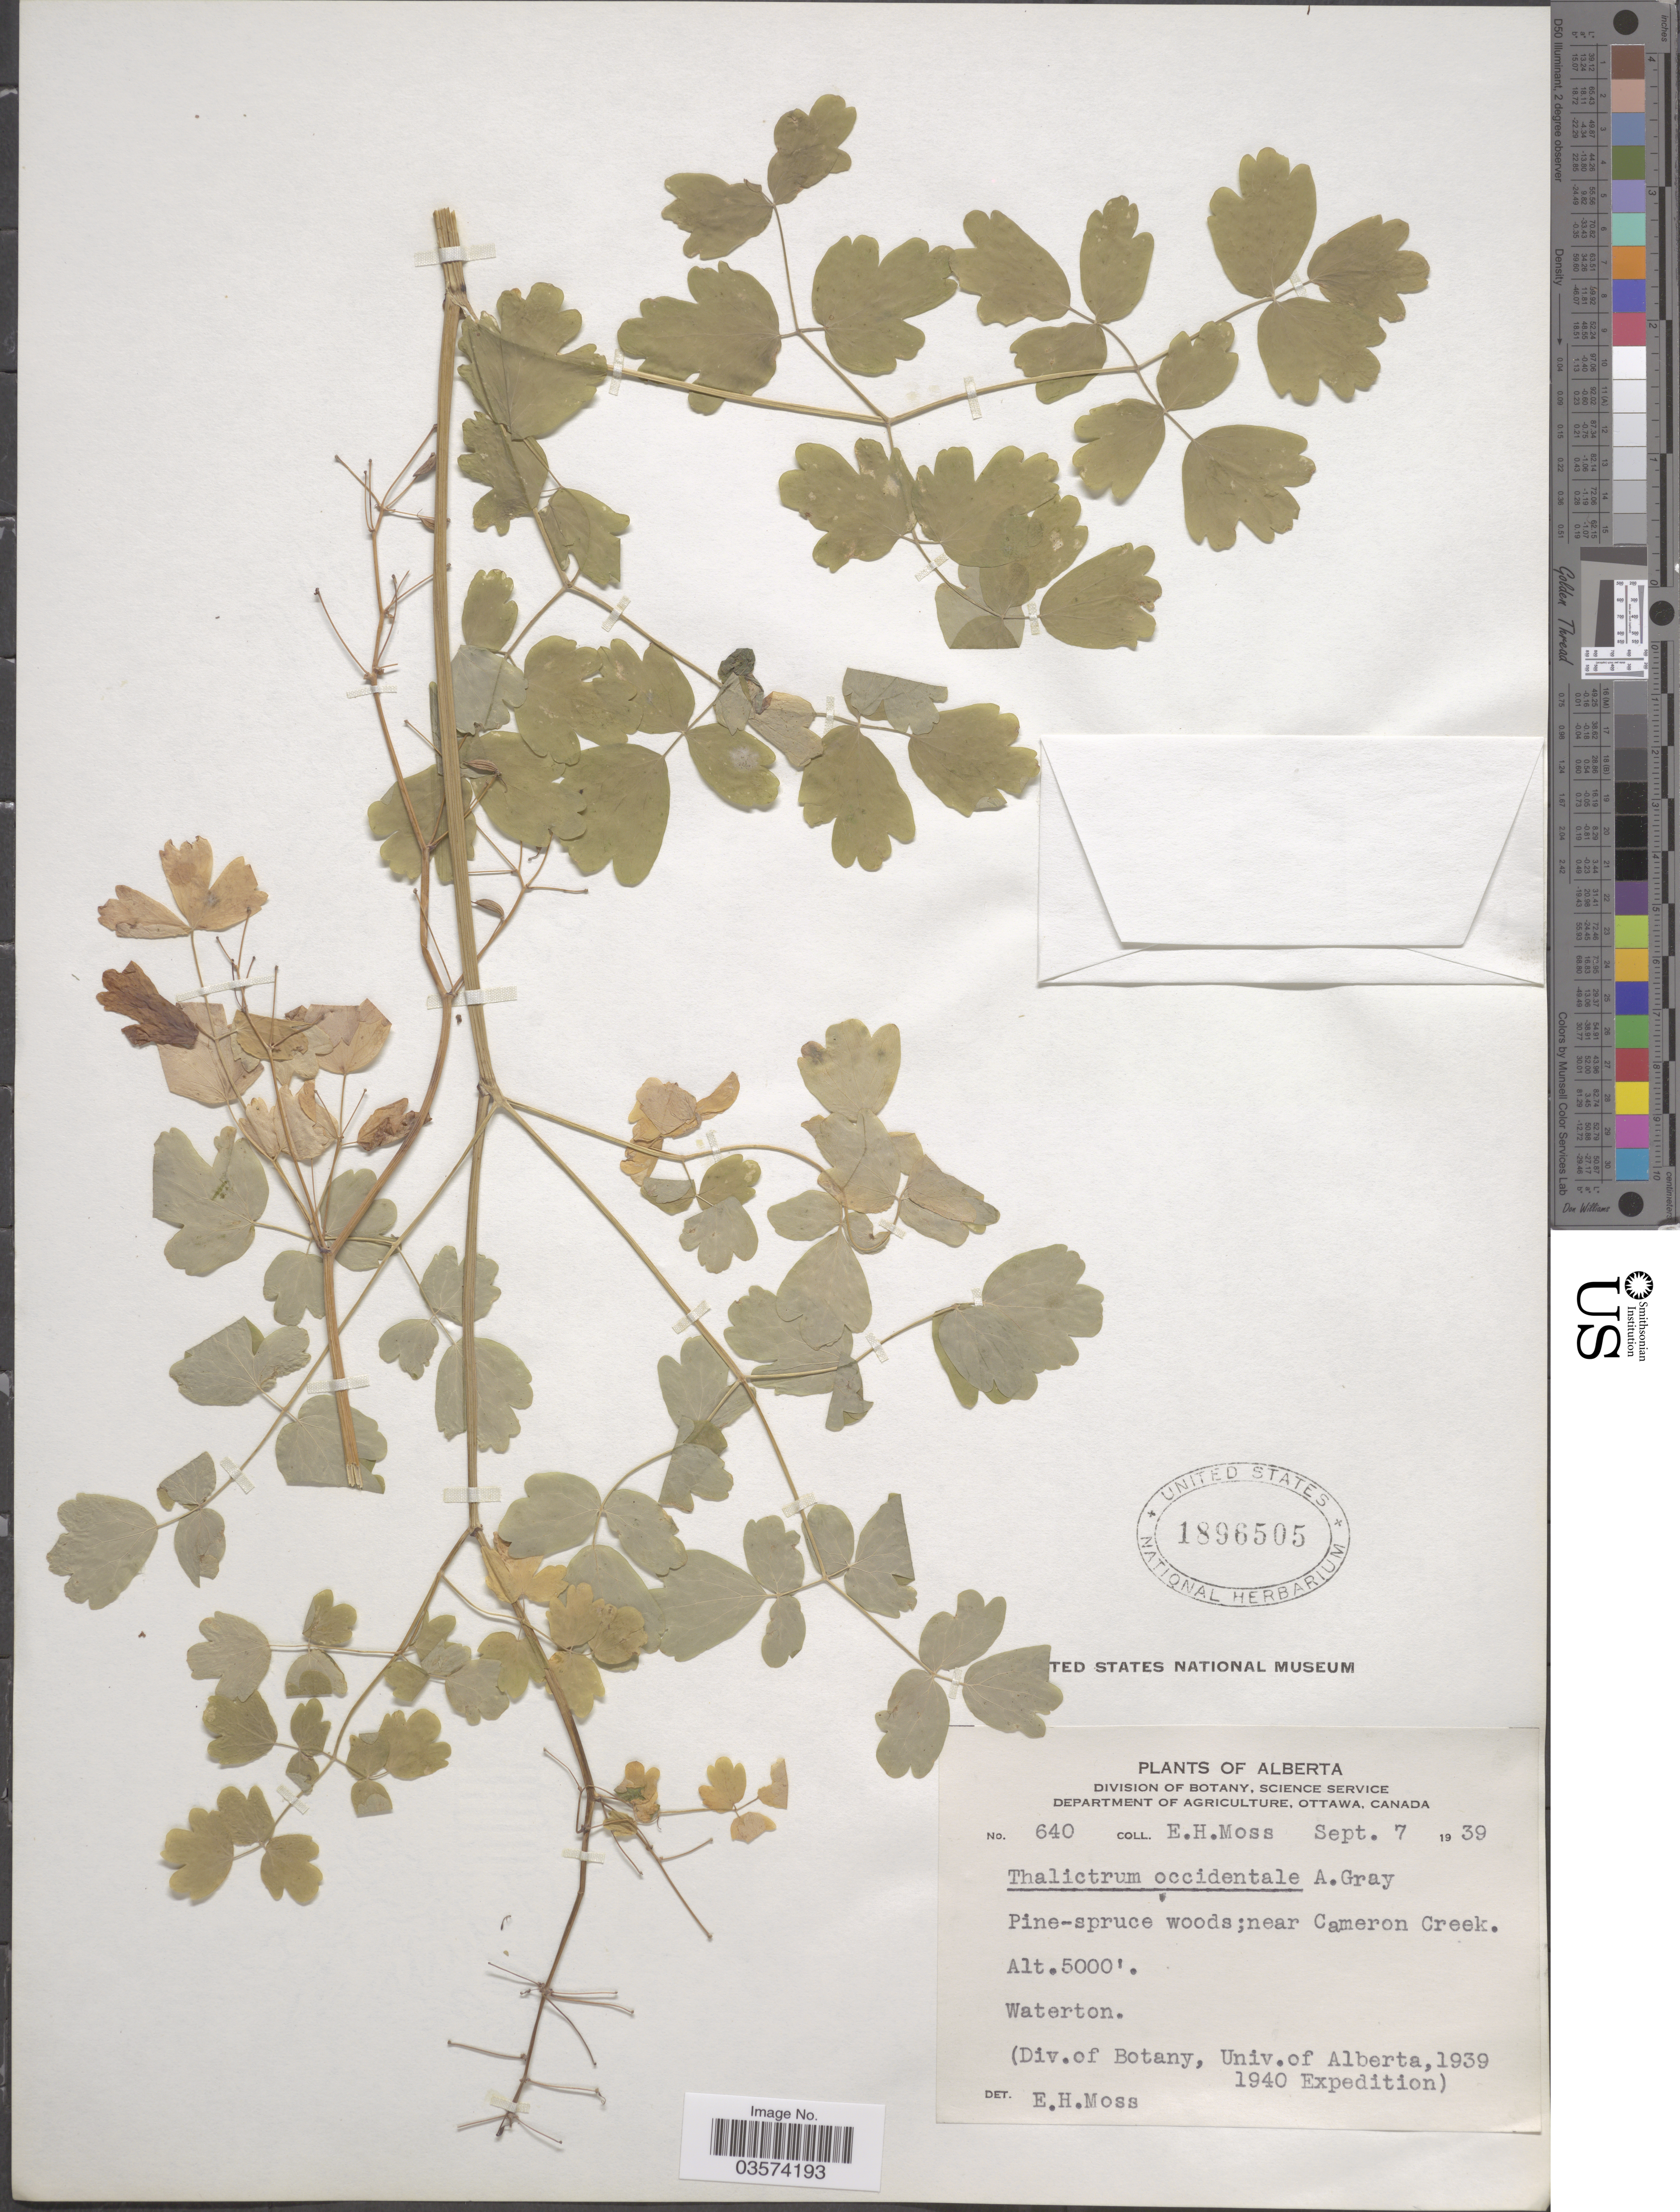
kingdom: Plantae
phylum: Tracheophyta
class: Magnoliopsida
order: Ranunculales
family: Ranunculaceae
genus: Thalictrum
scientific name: Thalictrum occidentale var. palousense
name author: H. St. John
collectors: E. Moss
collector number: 640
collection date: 1939-09-07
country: Canada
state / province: Alberta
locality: Near Cameron Creek. Waterton.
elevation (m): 1524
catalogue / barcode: US 1896505